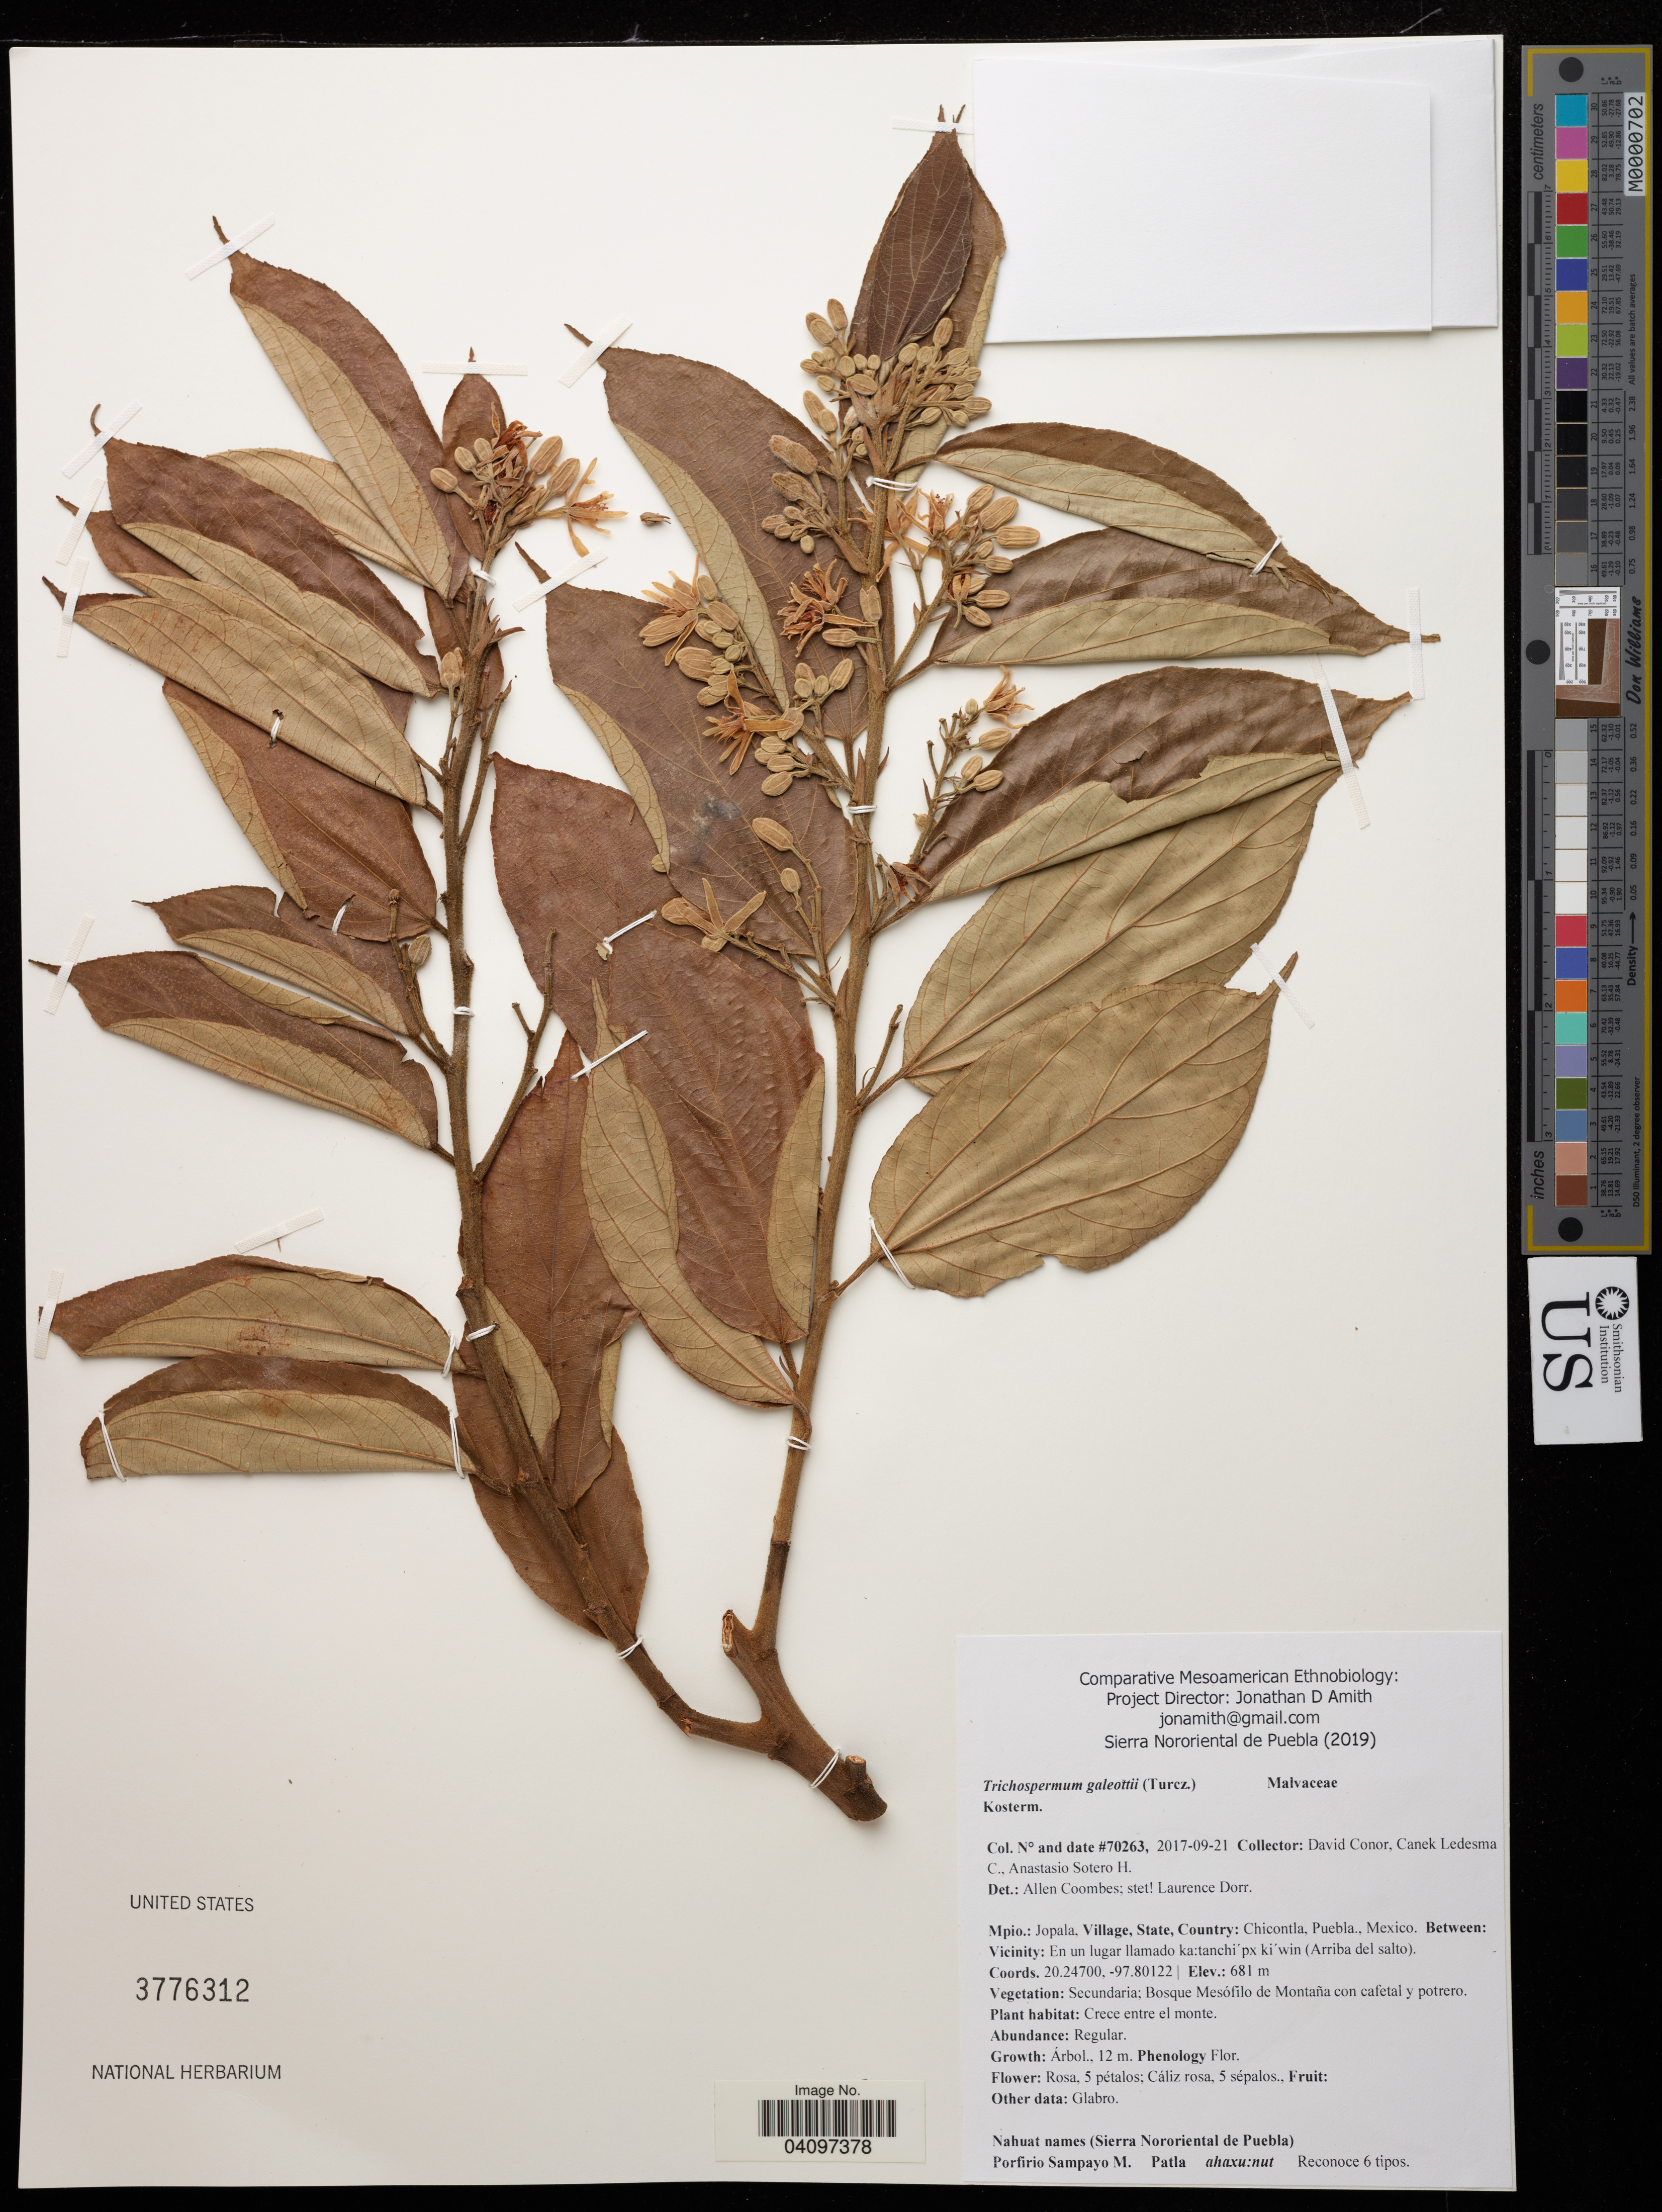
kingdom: Plantae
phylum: Tracheophyta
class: Magnoliopsida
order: Malvales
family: Malvaceae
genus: Trichospermum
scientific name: Trichospermum galeottii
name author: (Turcz.) Kosterm.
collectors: D. Conor, Canek Ledesma C. & A. Sotero H.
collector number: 70263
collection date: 2017-09-21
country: Mexico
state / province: Puebla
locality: Jopala, Village, State, Country: Chicontla, Between: Vicinity: En un lugar llamado katanchi px ki'win (Arriba del salto).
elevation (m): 681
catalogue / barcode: US 3776312